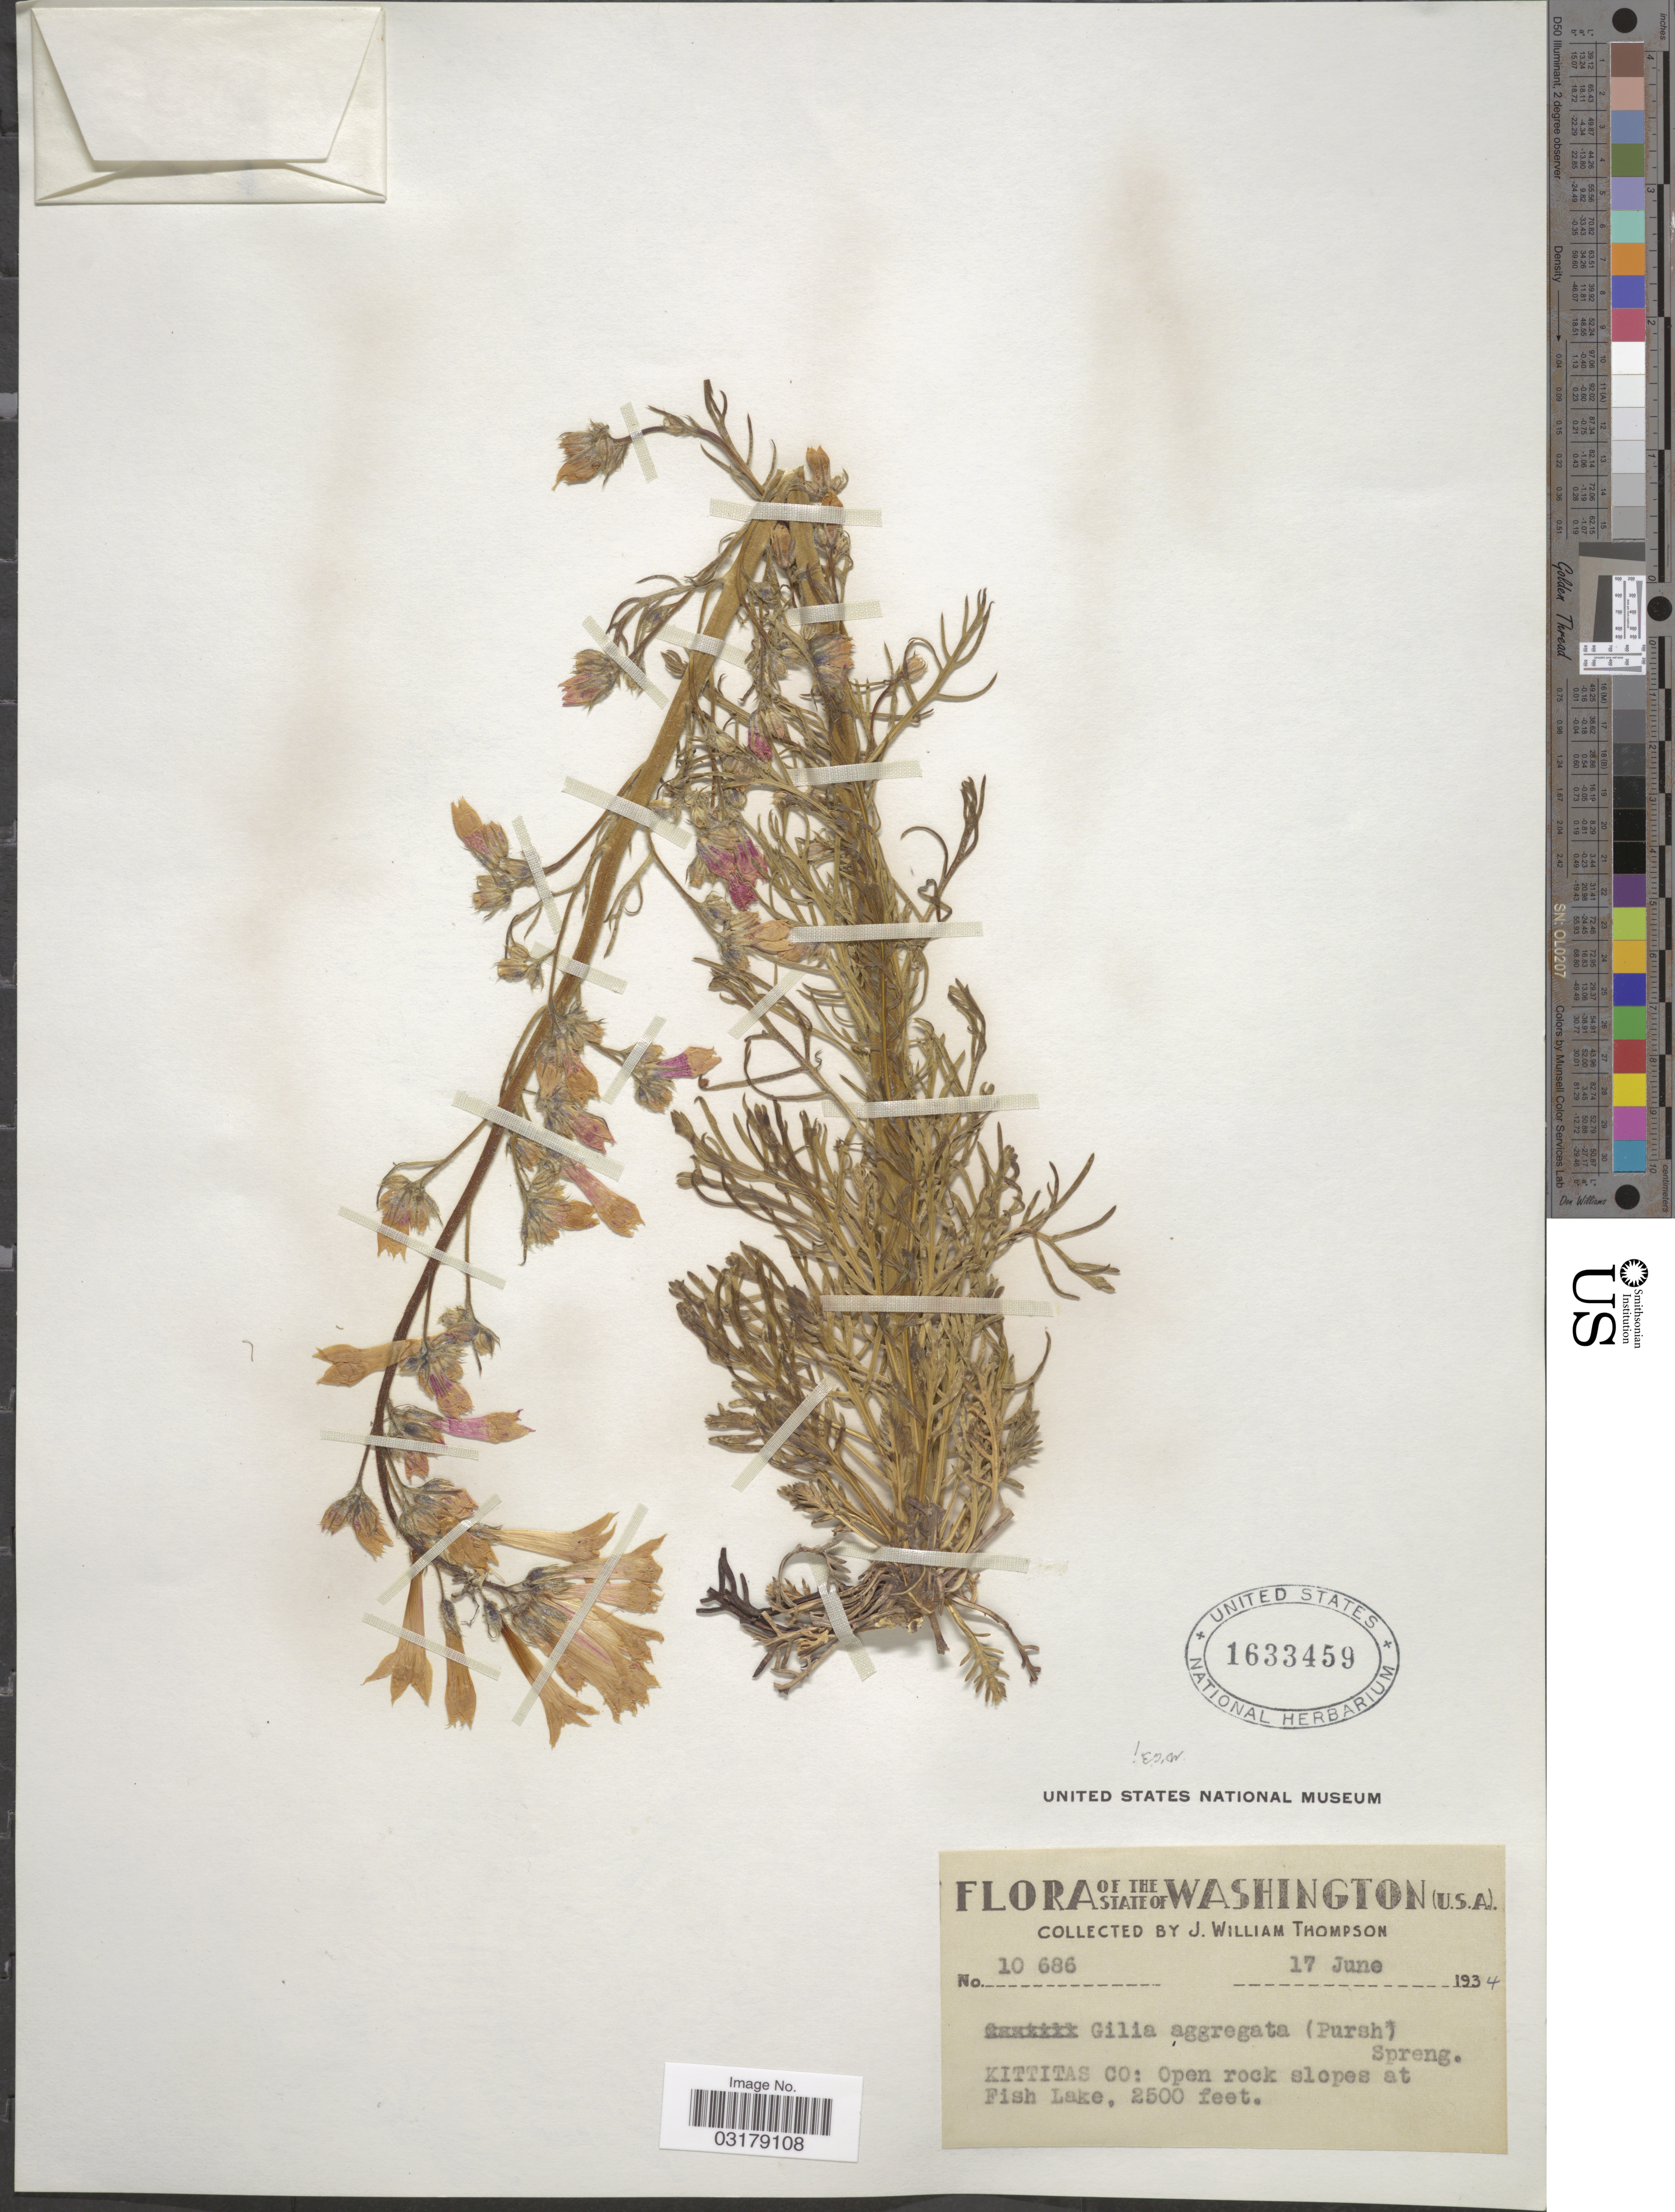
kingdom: Plantae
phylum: Tracheophyta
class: Magnoliopsida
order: Ericales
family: Polemoniaceae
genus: Ipomopsis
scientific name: Ipomopsis aggregata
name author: (Pursh) V.E. Grant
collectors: J. W. Thompson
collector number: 10686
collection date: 1934-06-17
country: United States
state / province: Washington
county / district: Kittitas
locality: Kittitas Co: Open rock slopes at Fish Lake.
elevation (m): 762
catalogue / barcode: US 1633459